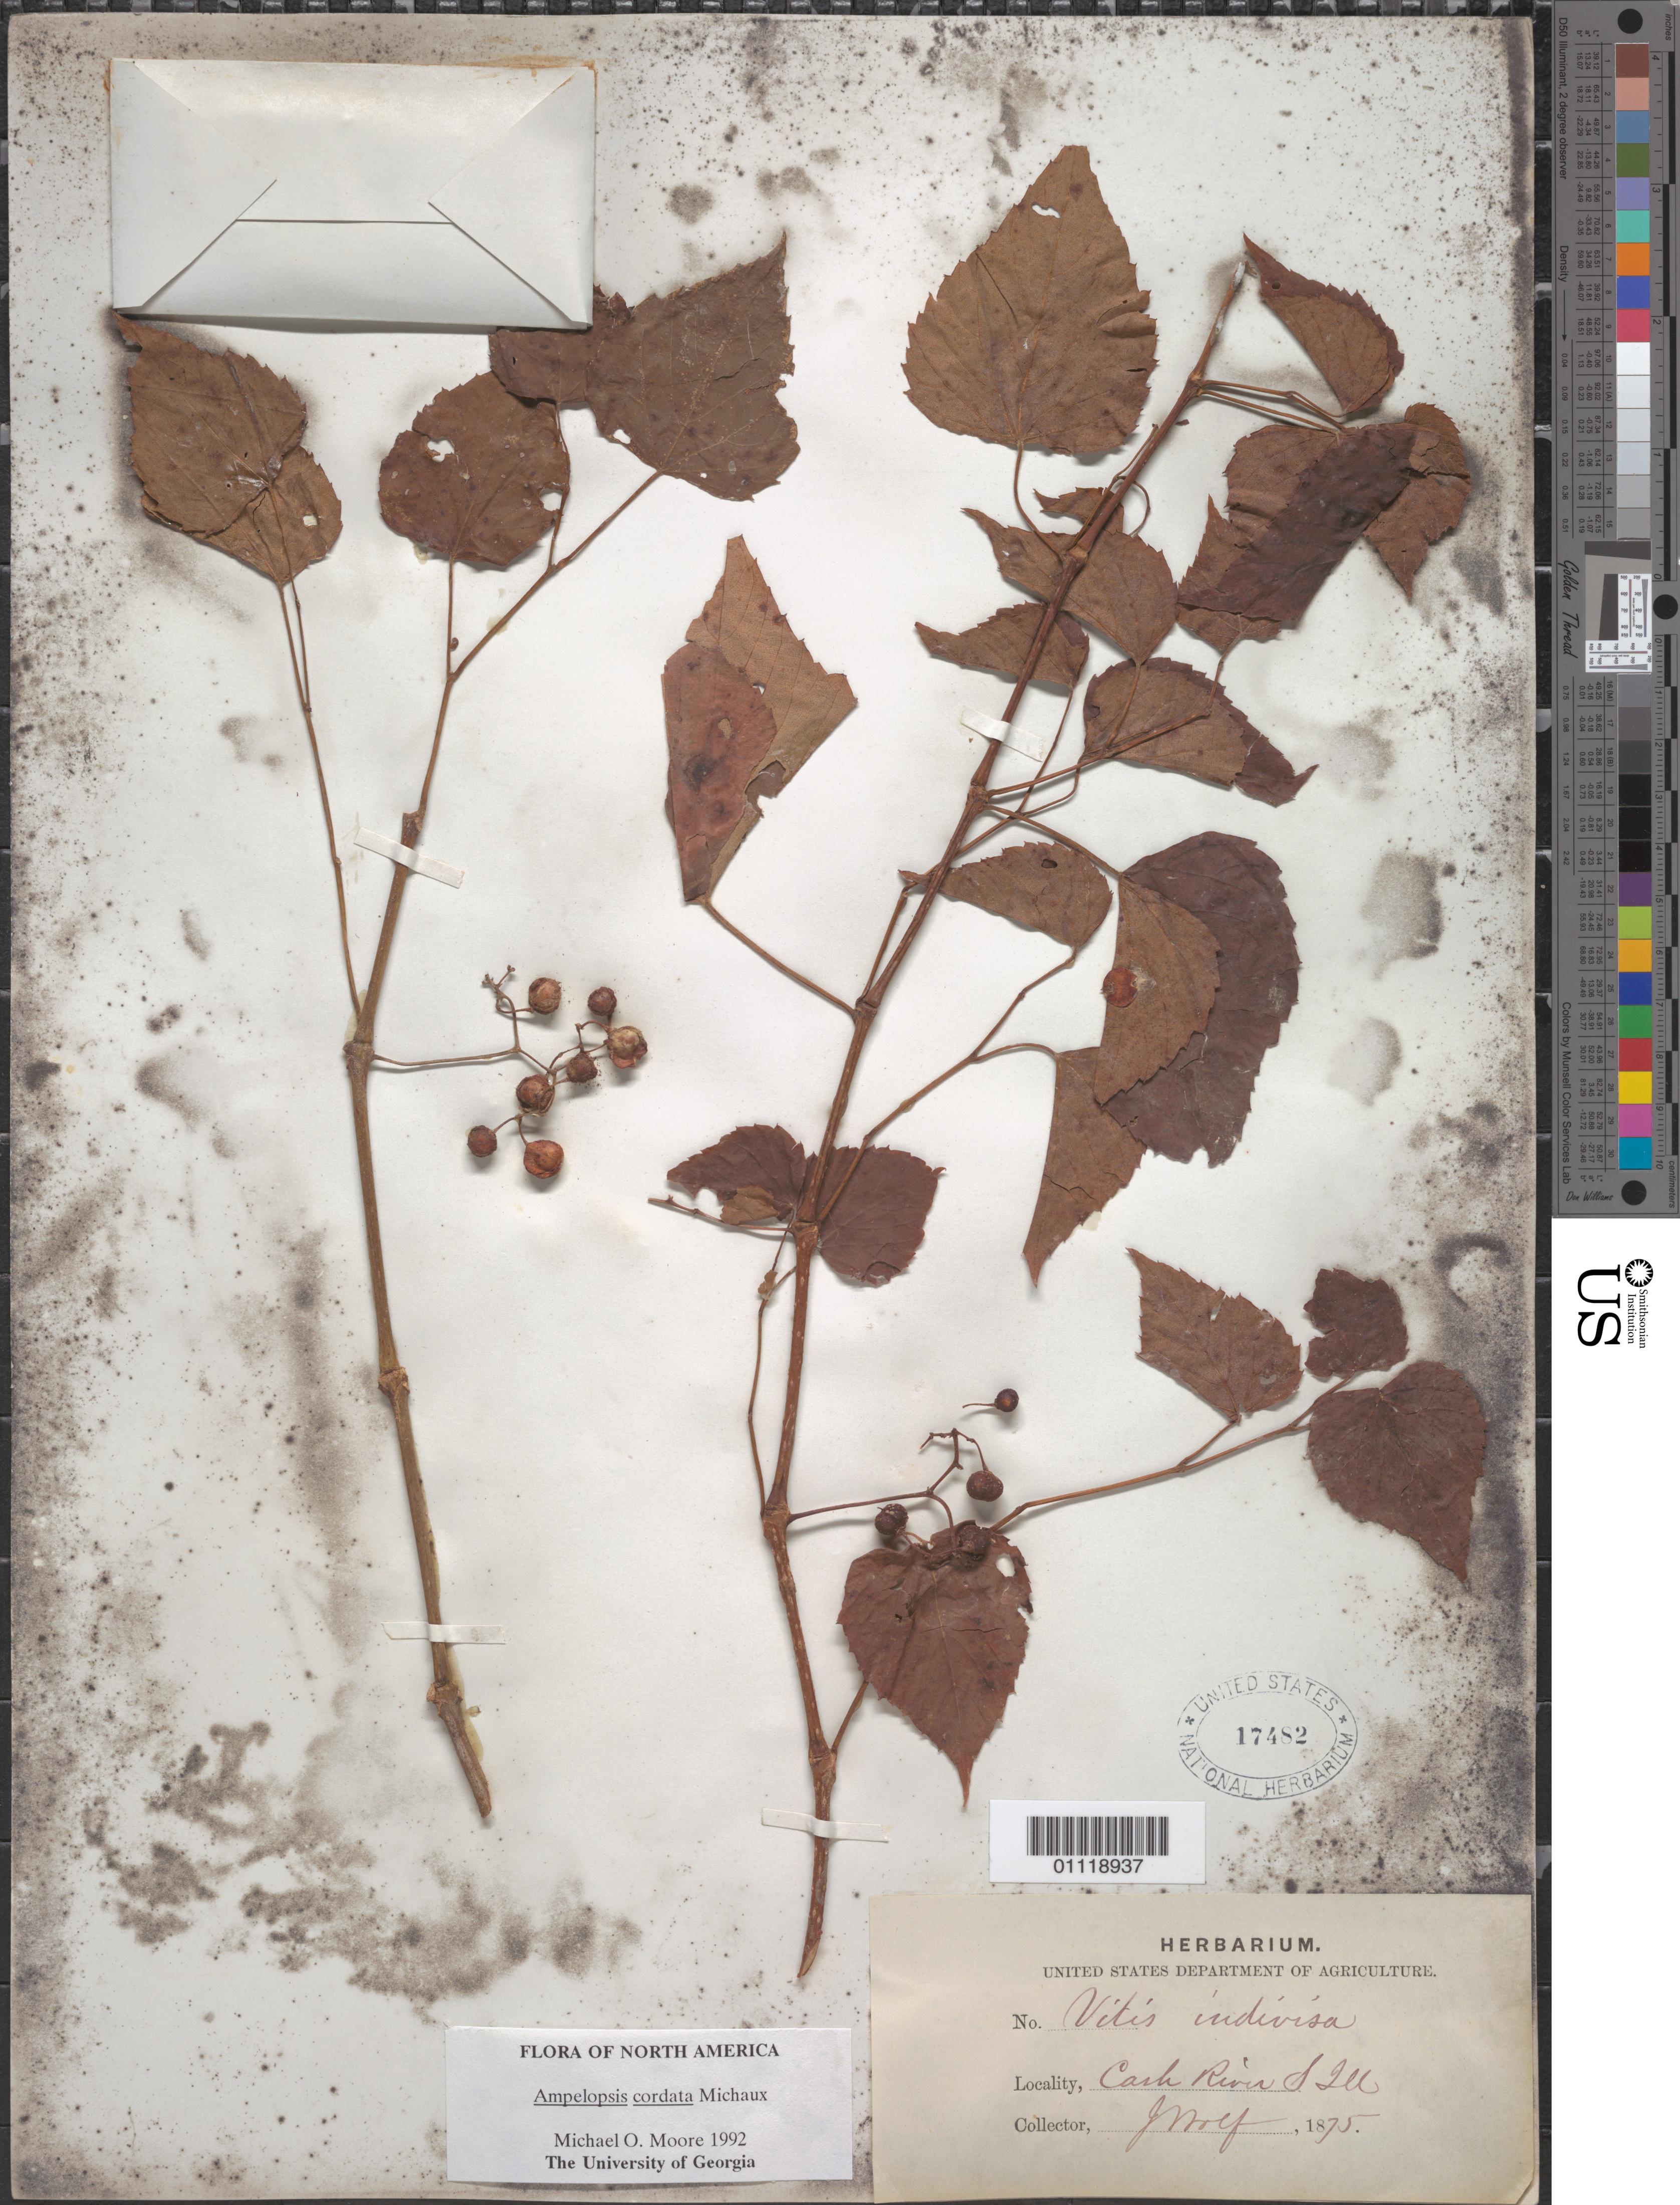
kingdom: Plantae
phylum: Tracheophyta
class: Magnoliopsida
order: Vitales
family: Vitaceae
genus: Ampelopsis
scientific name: Ampelopsis cordata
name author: Michx.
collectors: J. Wolf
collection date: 1875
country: United States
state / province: Illinois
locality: Cache River.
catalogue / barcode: US 17482